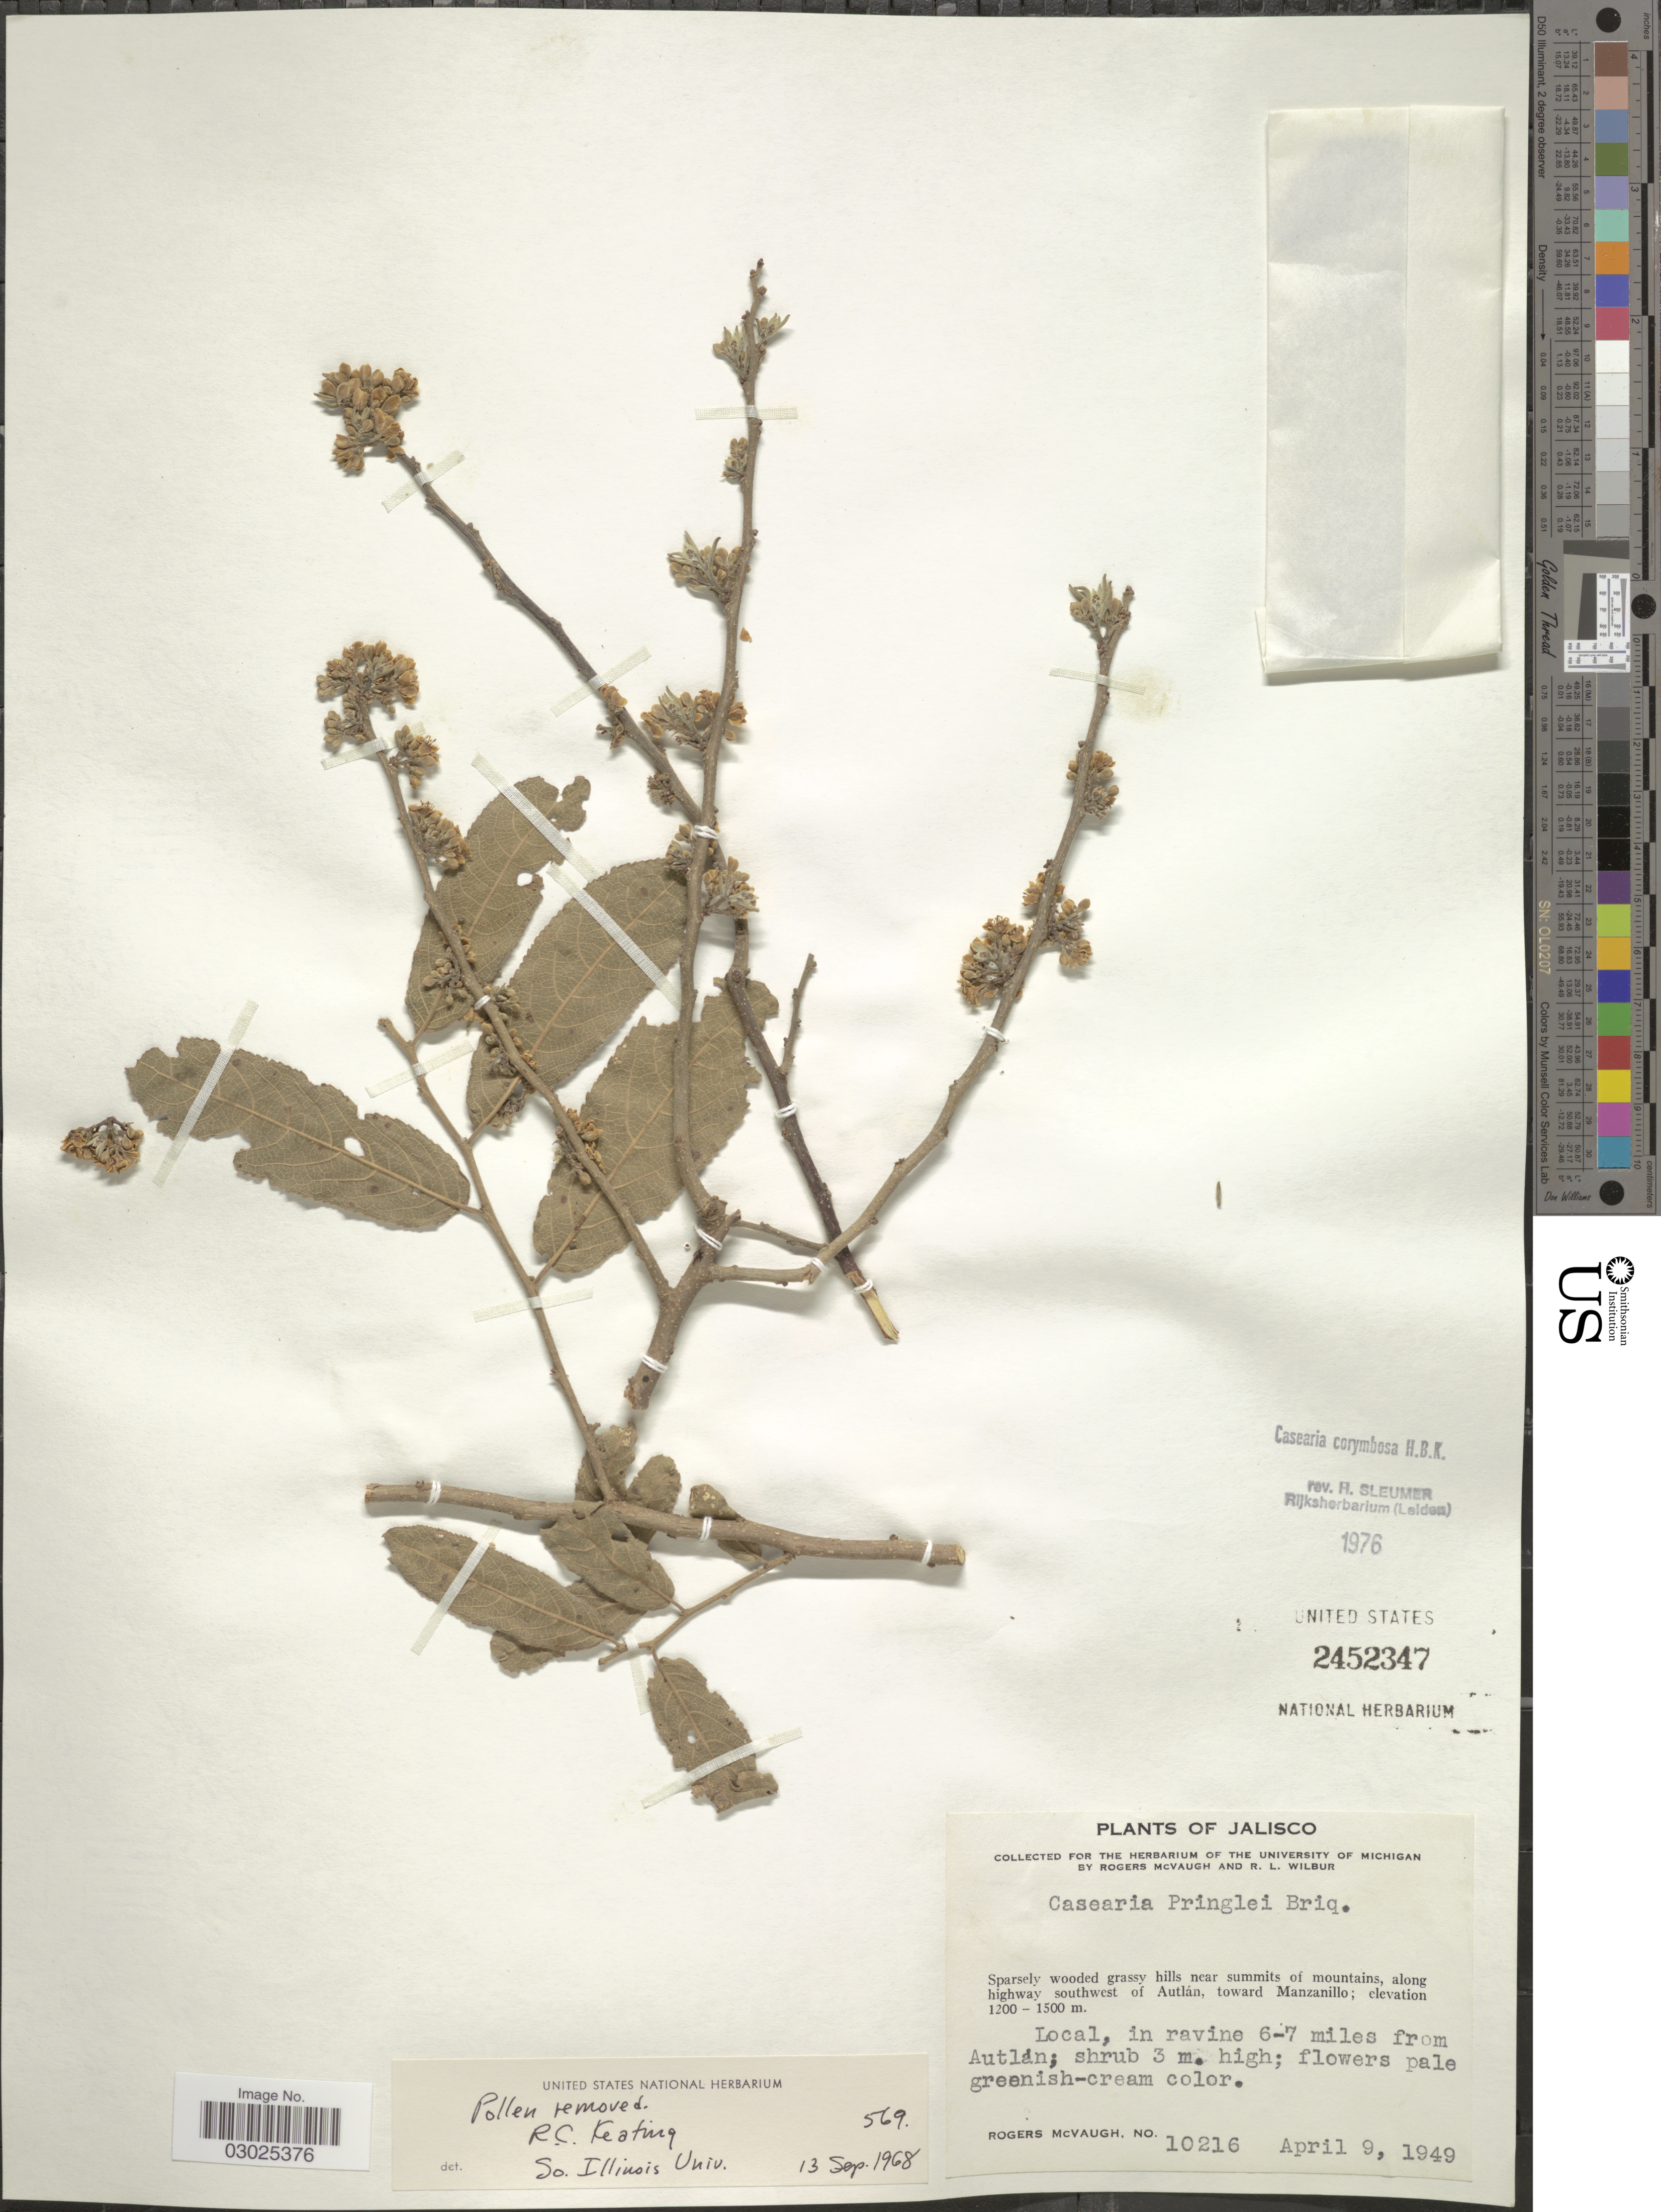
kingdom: Plantae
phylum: Tracheophyta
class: Magnoliopsida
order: Malpighiales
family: Salicaceae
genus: Casearia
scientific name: Casearia corymbosa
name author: Kunth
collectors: R. McVaugh & R. L. Wilbur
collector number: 10216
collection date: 1949-04-09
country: Mexico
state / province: Jalisco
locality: Near summits of mountains, along highway southwest of Autlán, toward Manzanillo. In ravine 6-7 miles from Autlán.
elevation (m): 1200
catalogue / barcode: US 2452347